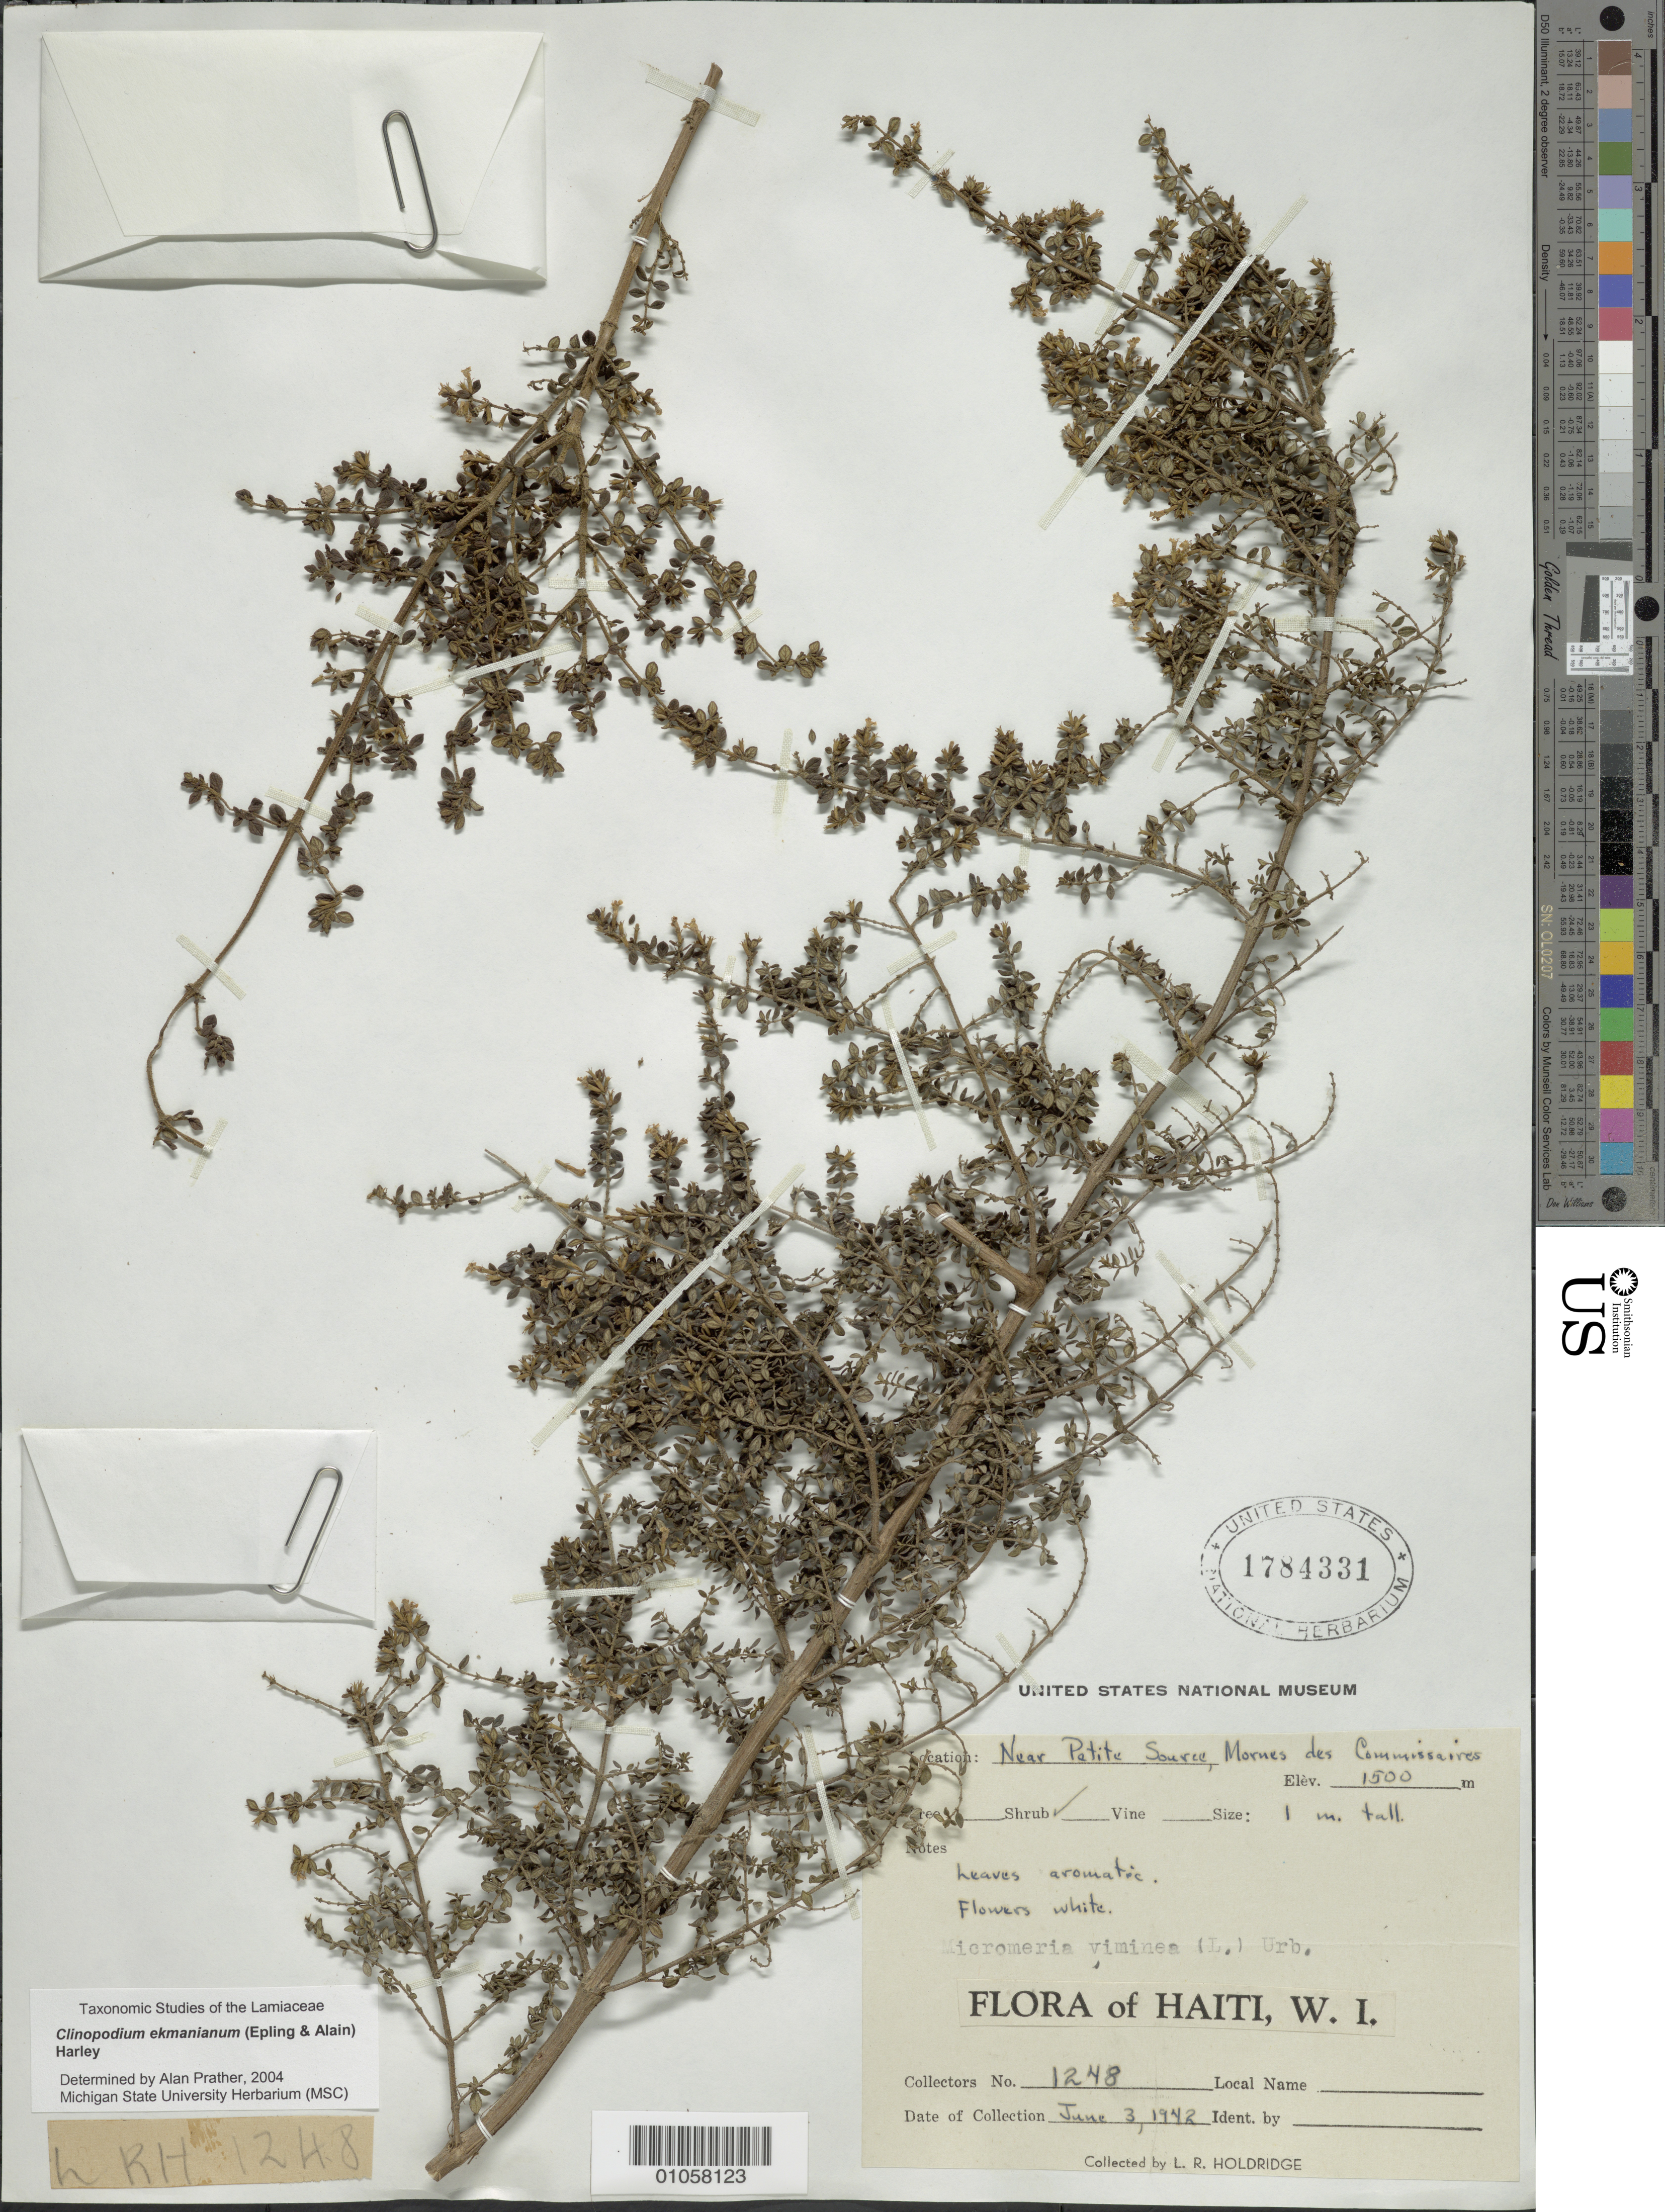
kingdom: Plantae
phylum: Tracheophyta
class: Magnoliopsida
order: Lamiales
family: Lamiaceae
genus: Clinopodium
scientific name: Clinopodium ekmanianum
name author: (Epling & Alain) Harley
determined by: Prather, L. A.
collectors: L. Holdridge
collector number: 1248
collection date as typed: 03 Jun 1942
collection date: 1942-06-03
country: Haiti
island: Hispaniola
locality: Mornes des Commissaires, near Petite Source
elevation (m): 1500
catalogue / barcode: US 1784331